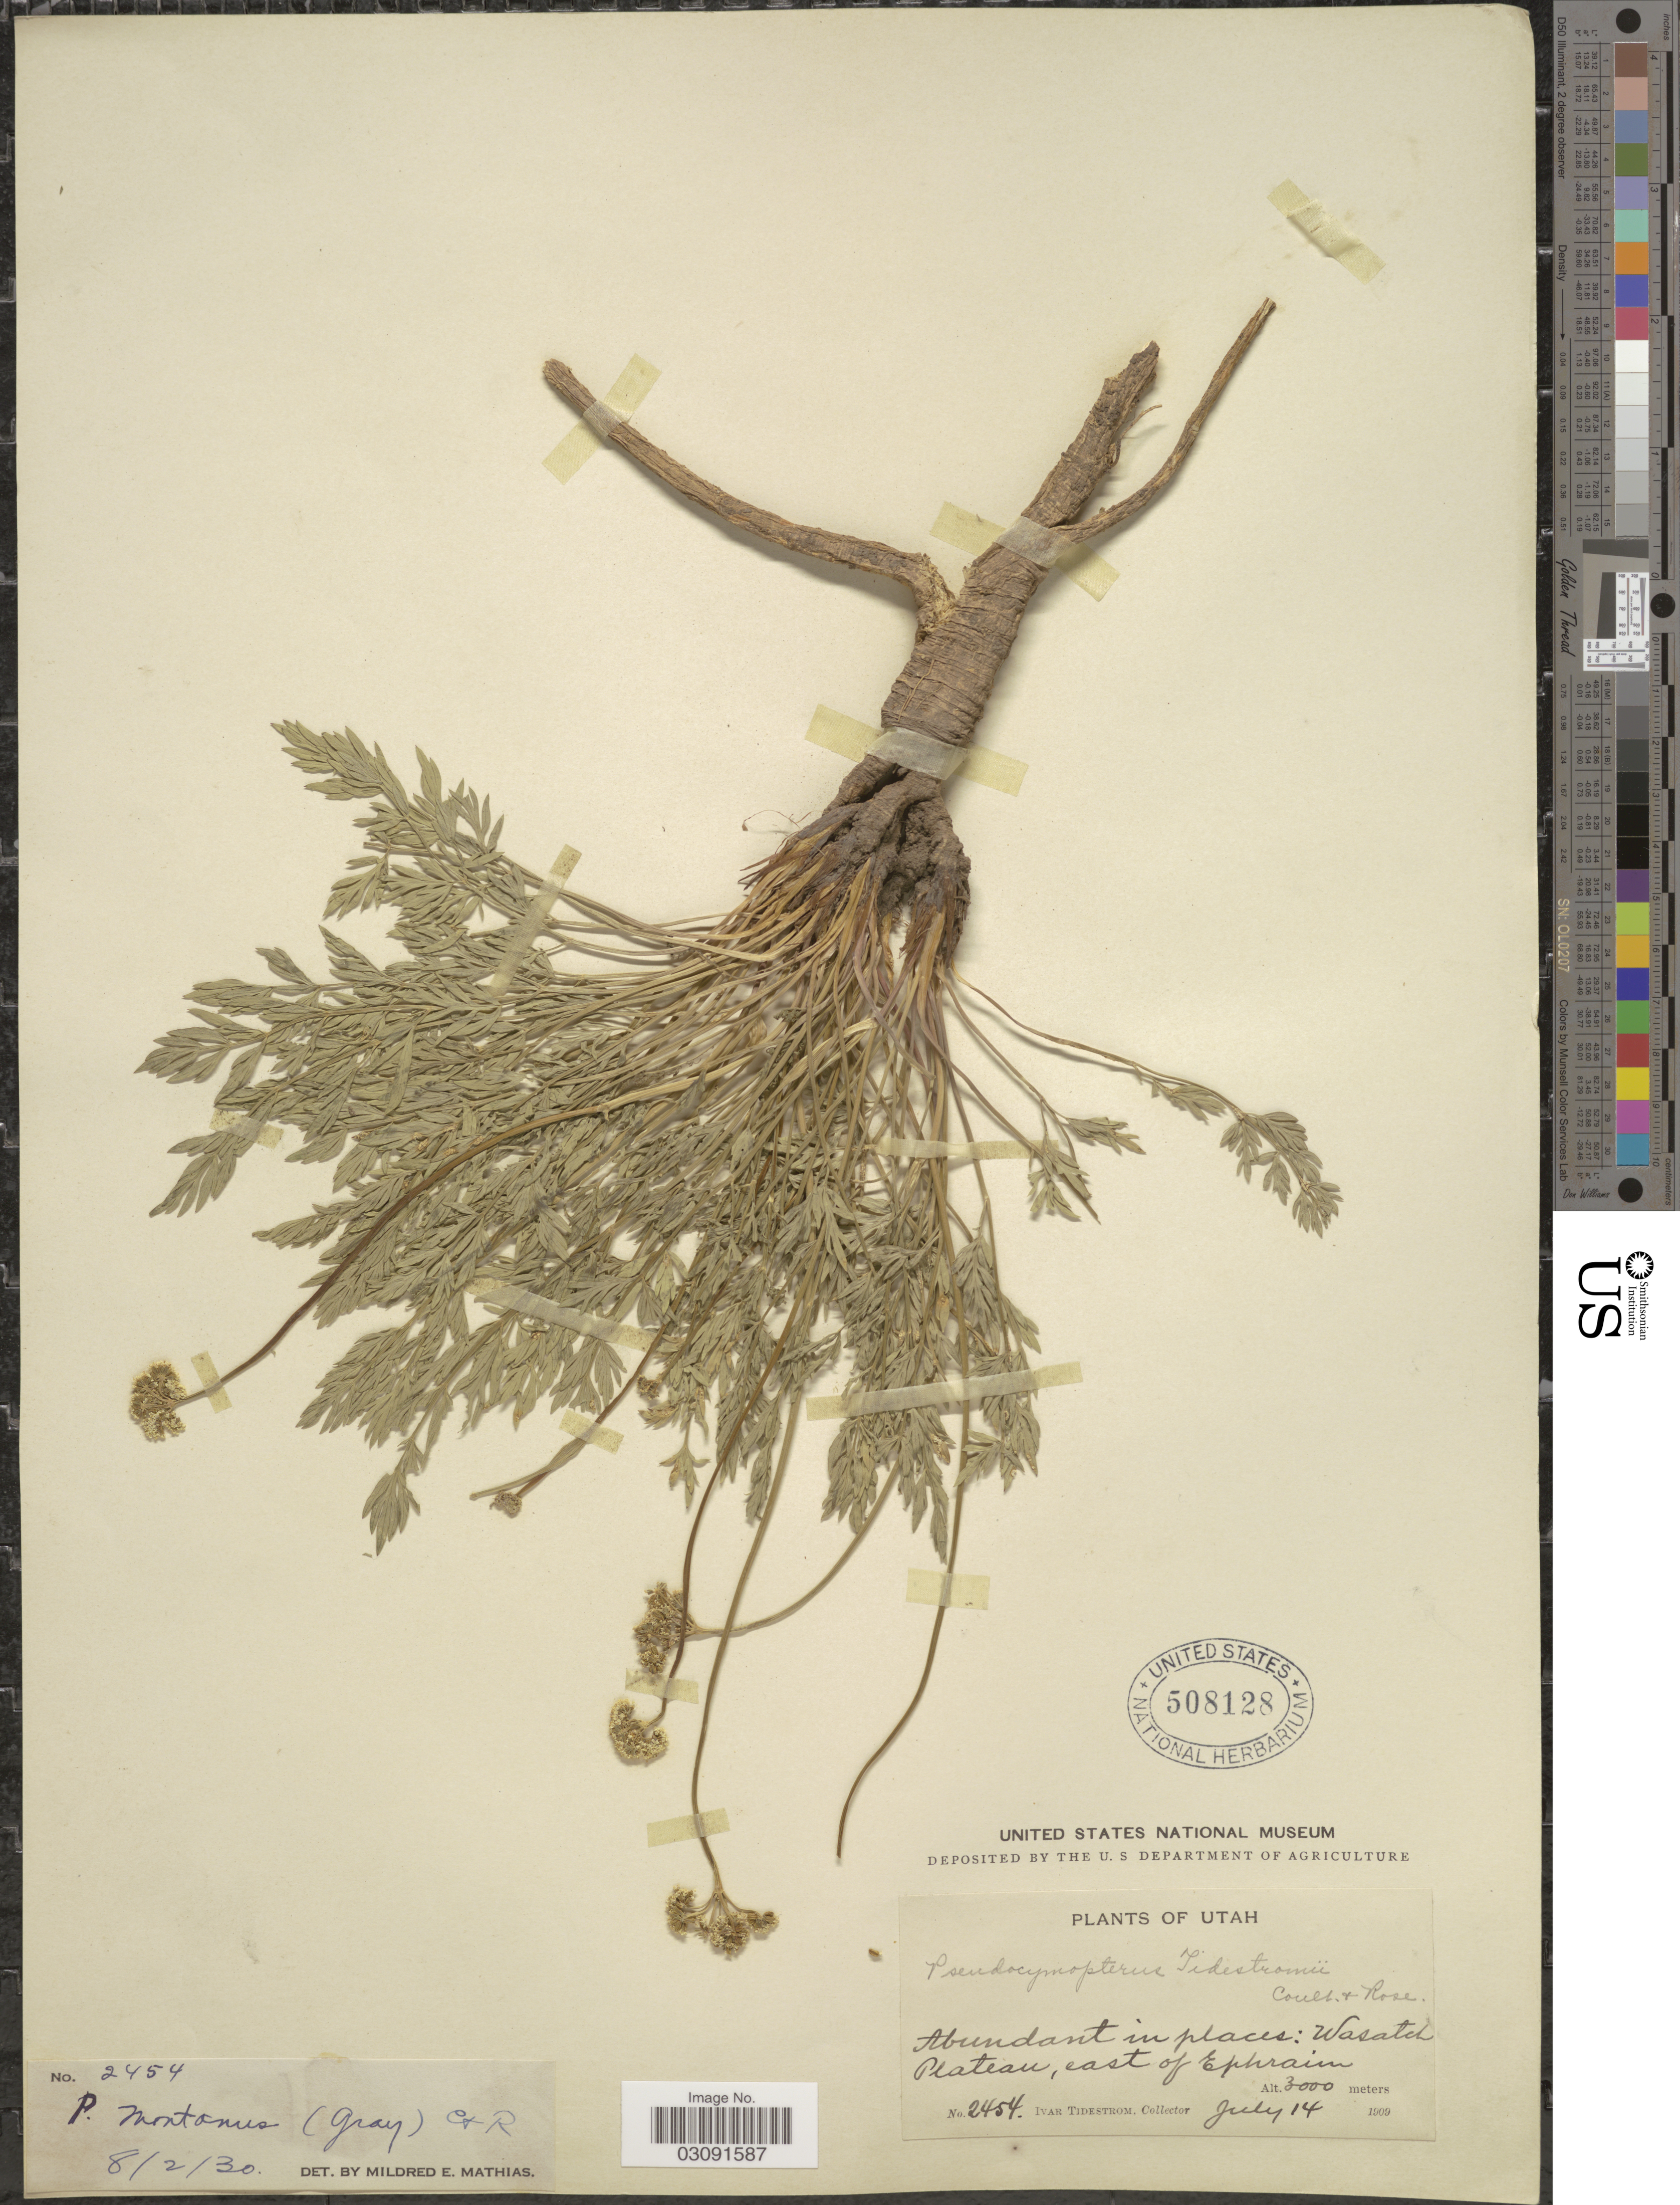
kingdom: Plantae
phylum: Tracheophyta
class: Magnoliopsida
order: Apiales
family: Apiaceae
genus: Pseudocymopterus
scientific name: Pseudocymopterus montanus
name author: (A. Gray) J.M. Coult. & Rose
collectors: I. F. Tidestrom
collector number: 2454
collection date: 1909-07-14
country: United States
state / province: Utah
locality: Abundant in places: Wasatch Plateau, east of Ephraim.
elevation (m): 3000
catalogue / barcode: US 508128